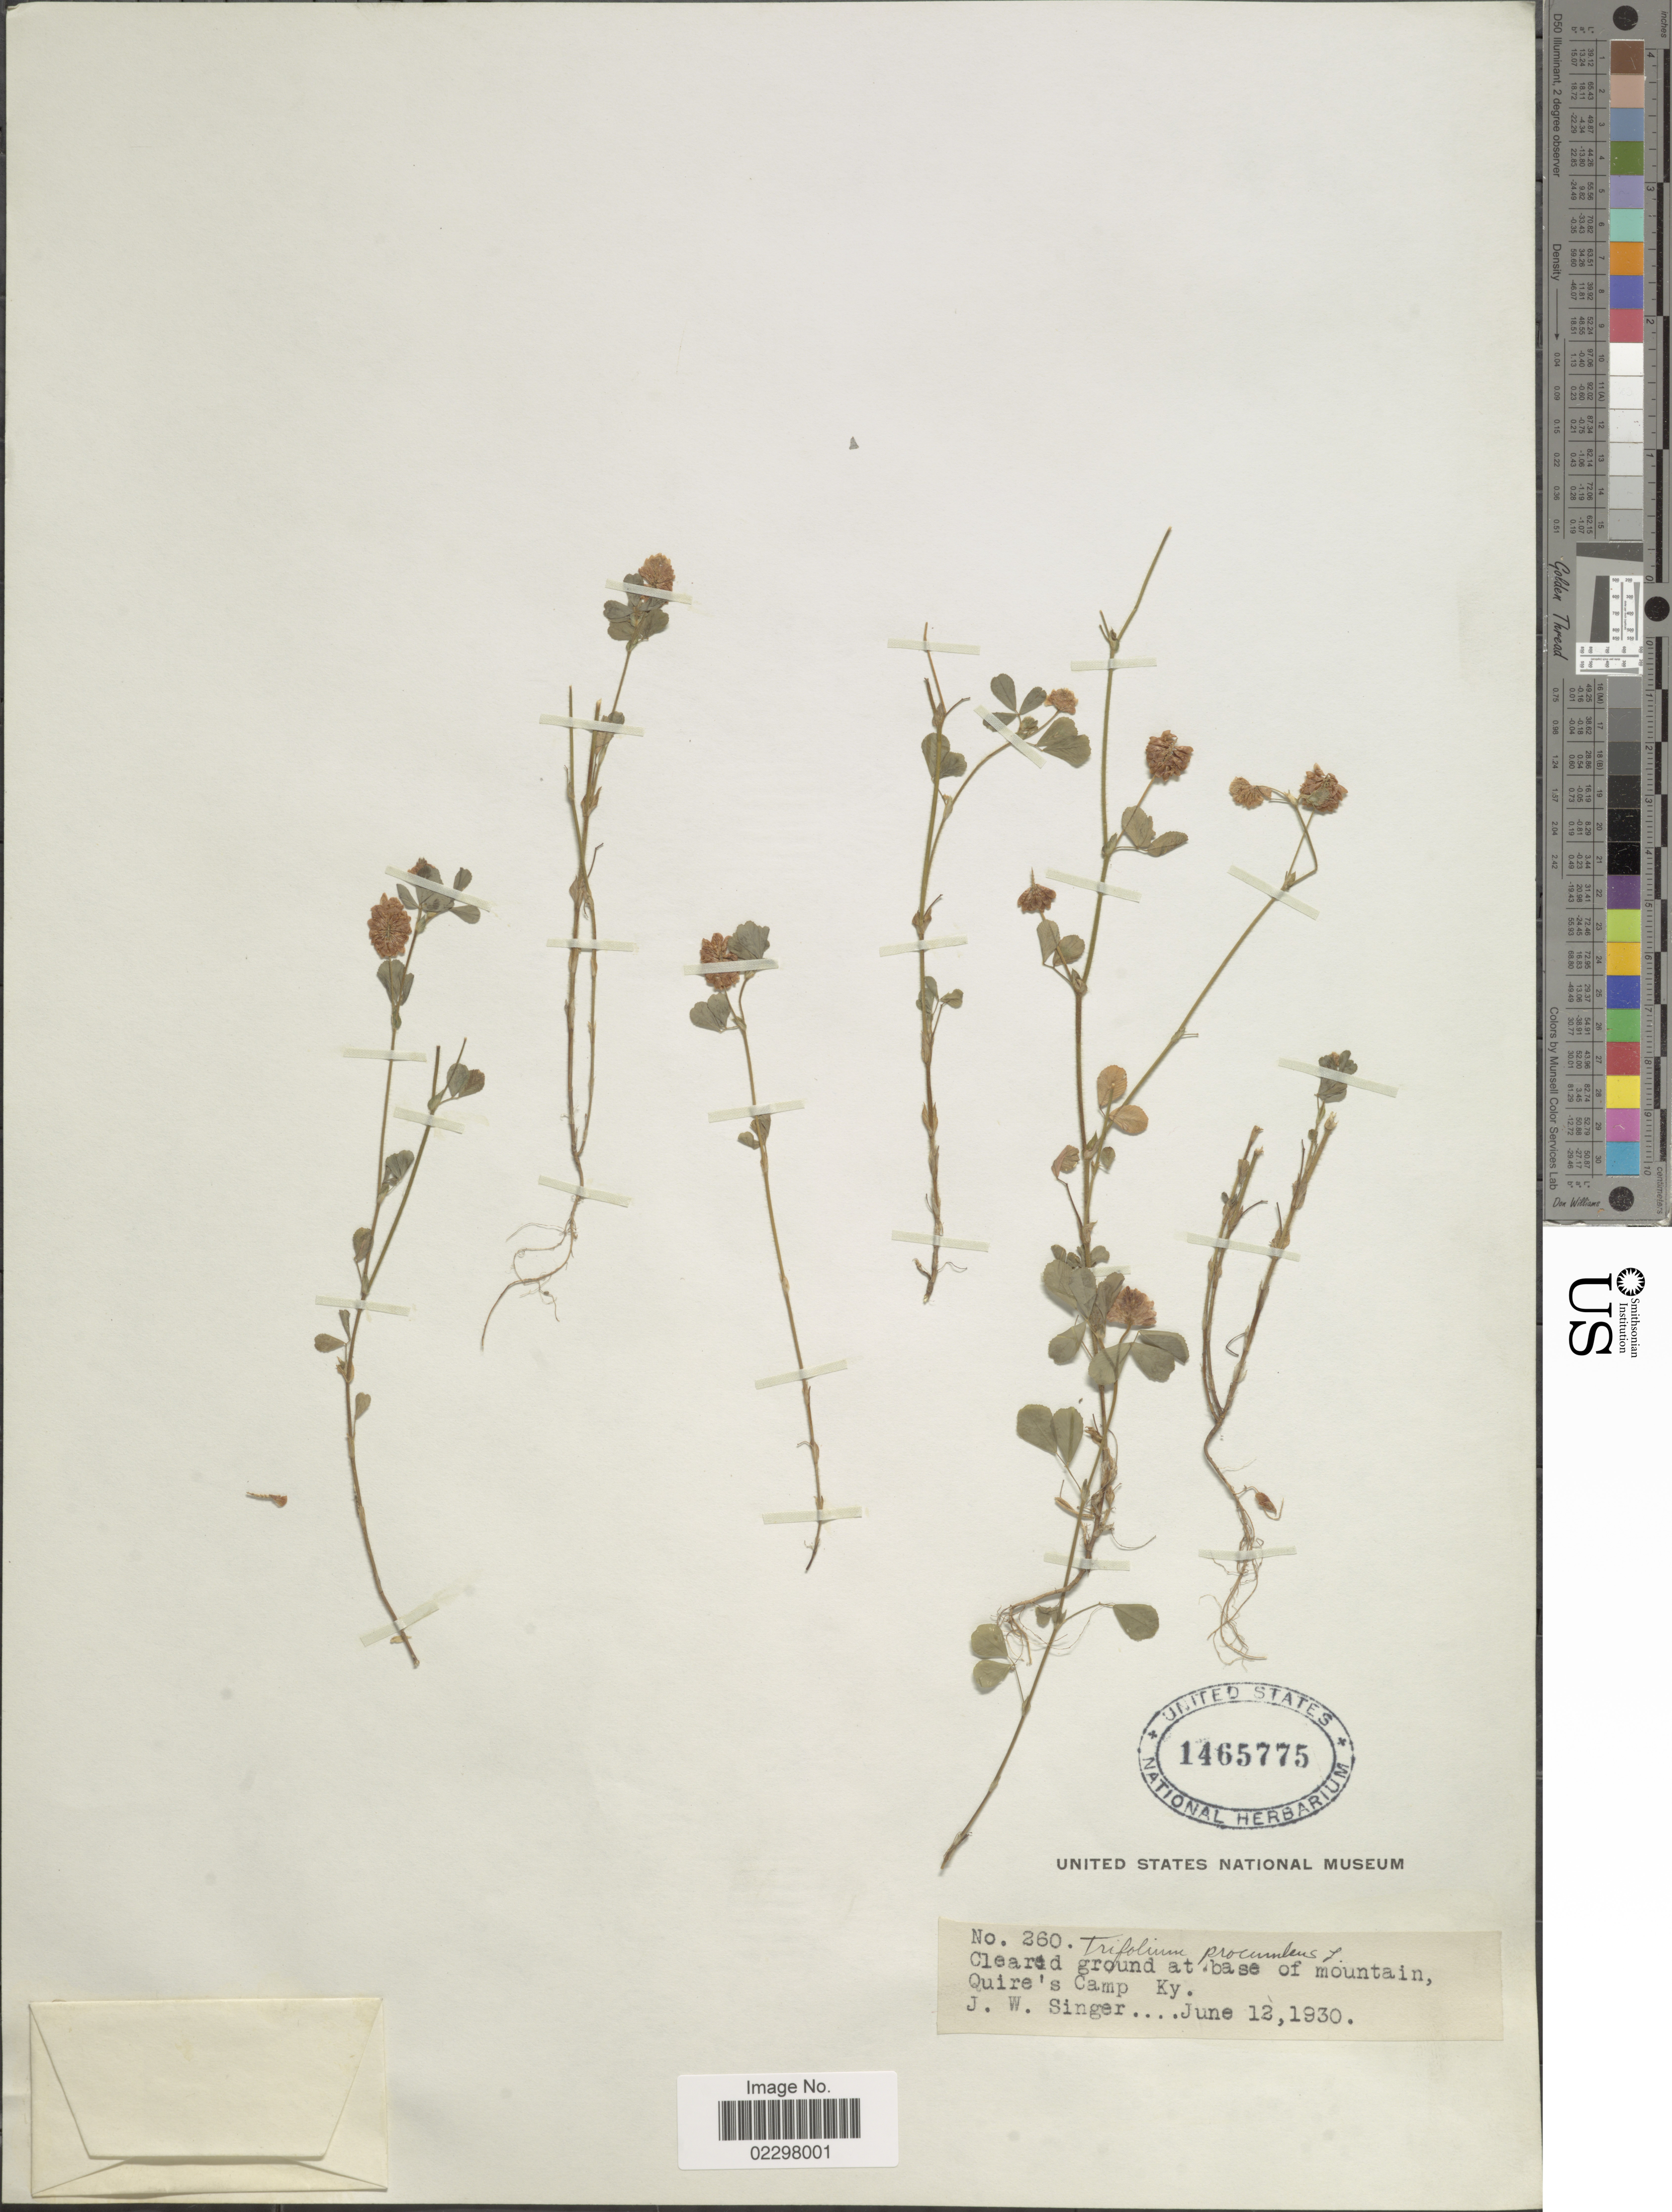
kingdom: Plantae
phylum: Tracheophyta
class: Magnoliopsida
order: Fabales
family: Fabaceae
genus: Trifolium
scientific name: Trifolium procumbens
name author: L.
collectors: J. EW. Singer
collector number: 260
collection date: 1930-06-12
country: United States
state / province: Kentucky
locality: Cleared ground at base of mountain, Quire's Camp.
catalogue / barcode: US 1465775